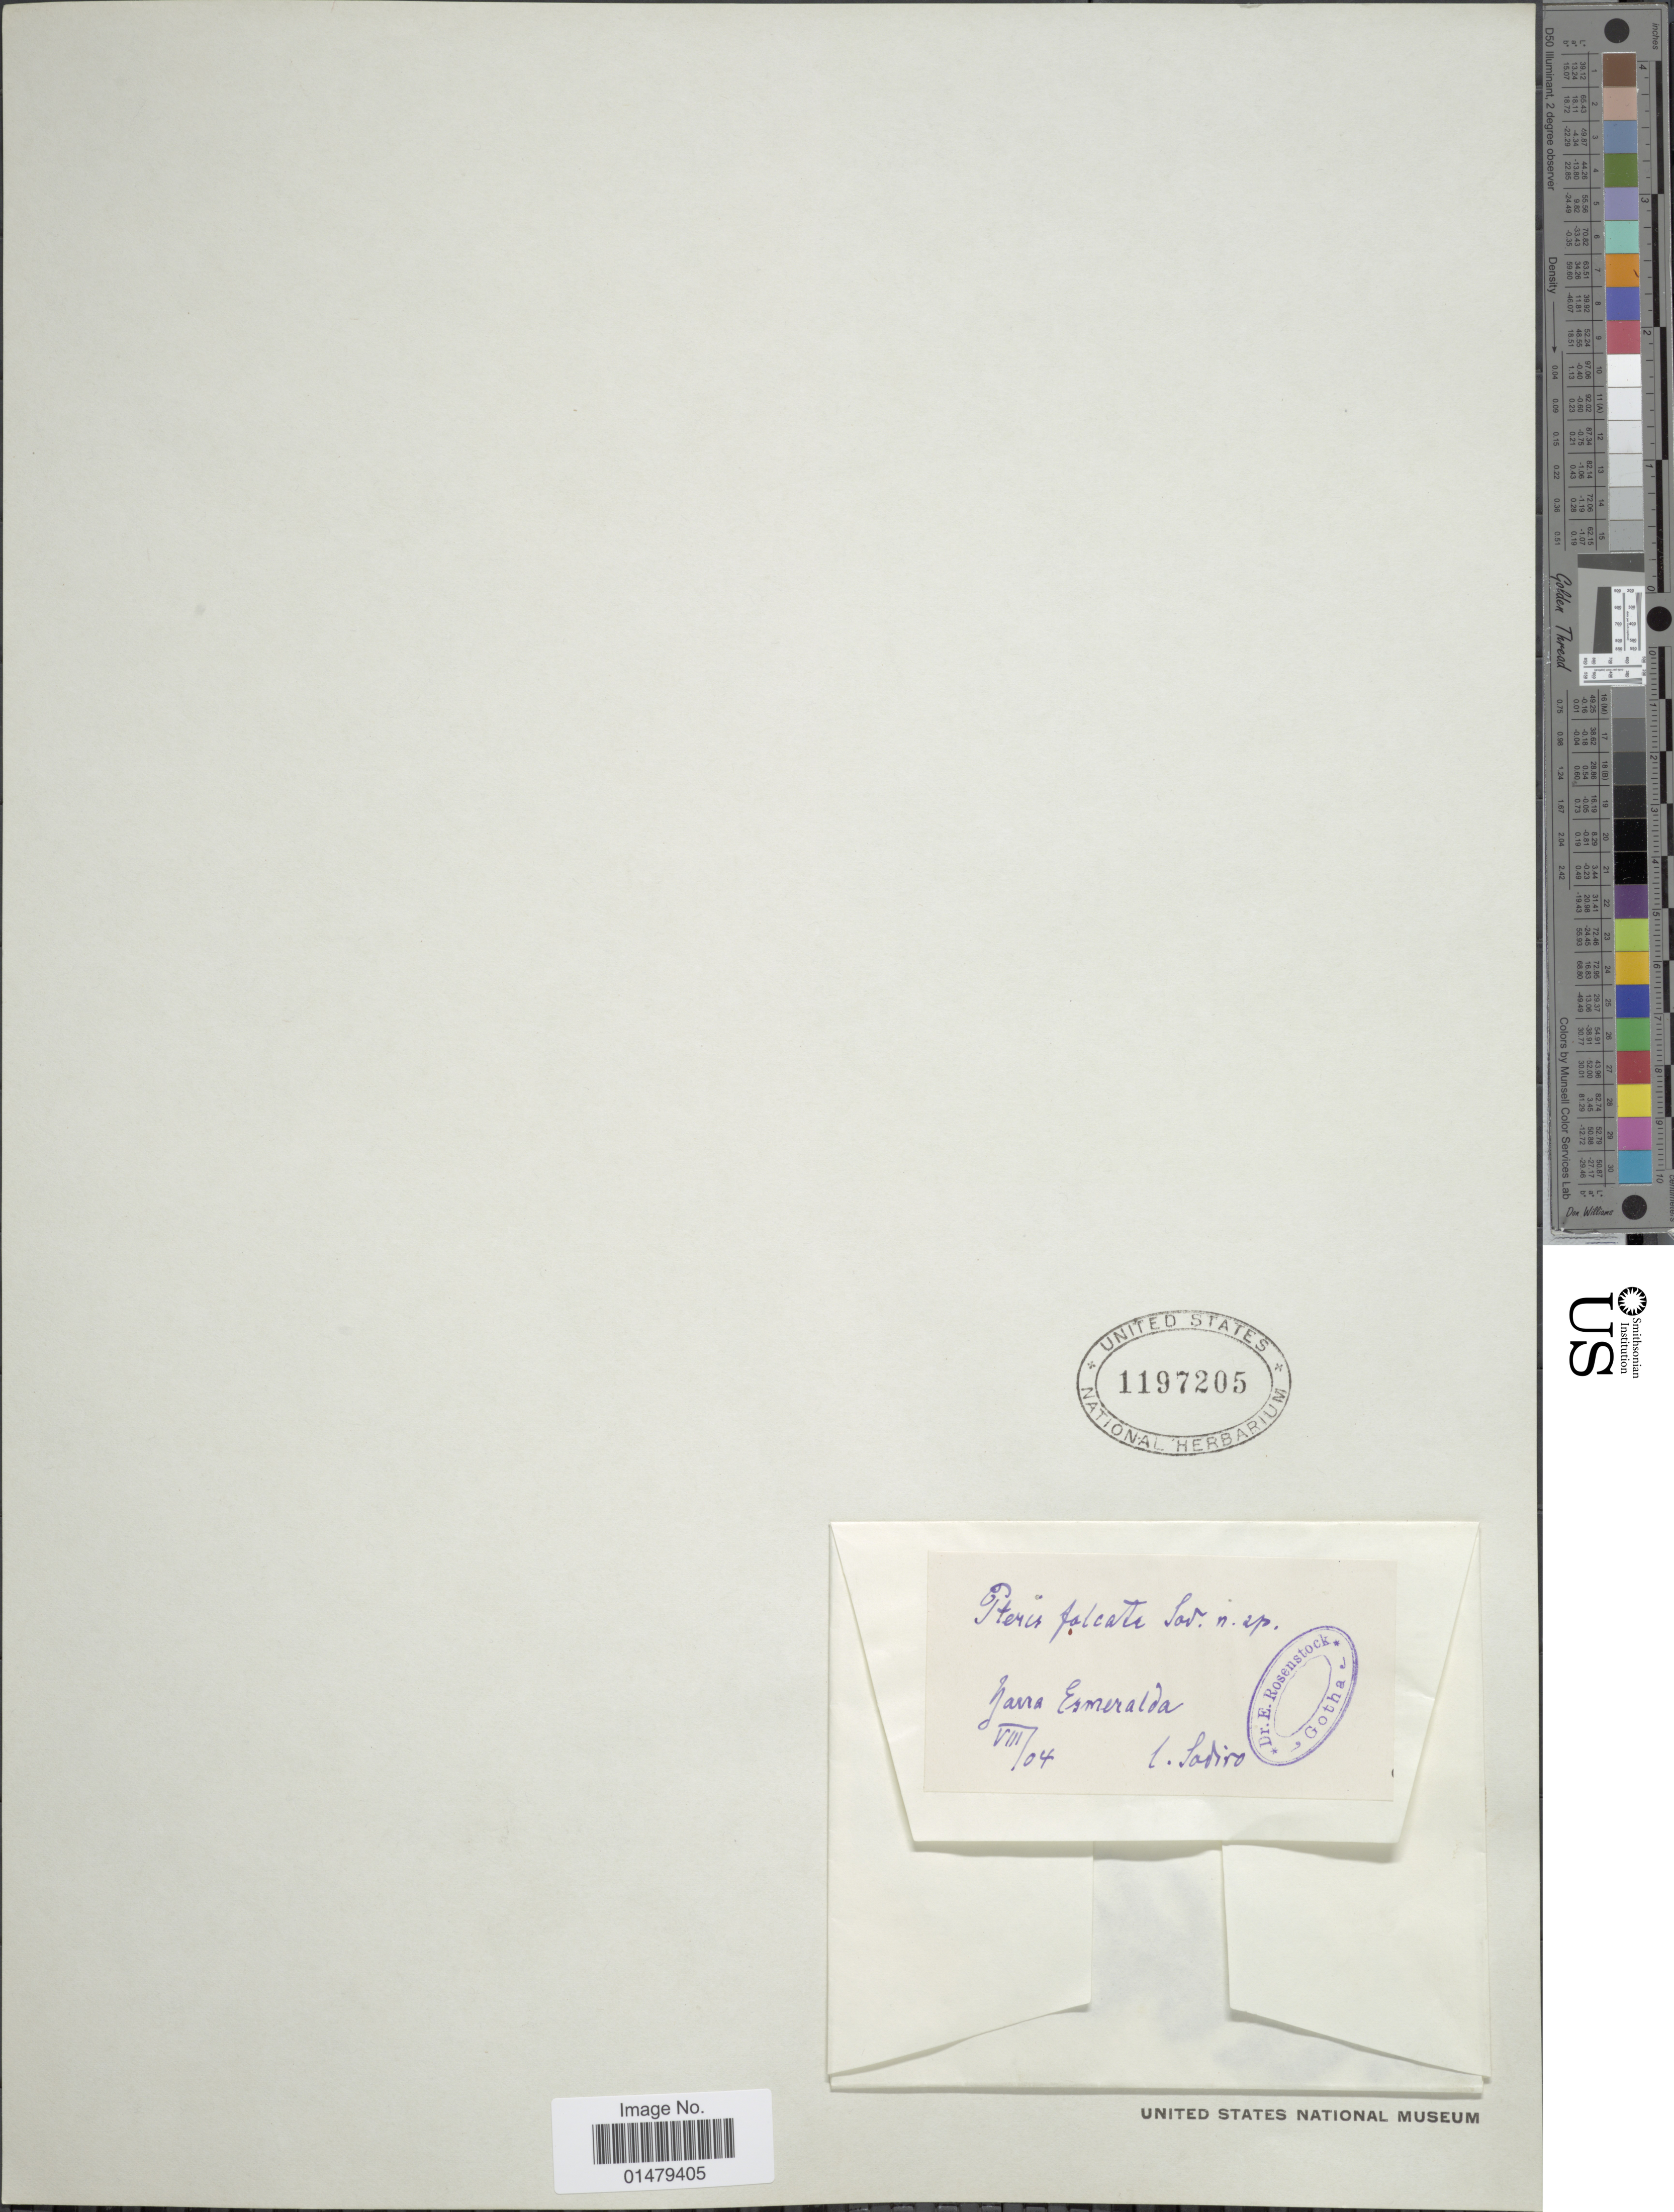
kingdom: Plantae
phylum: Tracheophyta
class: Polypodiopsida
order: Polypodiales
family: Pteridaceae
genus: Pteris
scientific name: Pteris falcata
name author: R. Br.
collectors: Sodiro, --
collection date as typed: Transcribed d/m/y: /8/4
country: Ecuador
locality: Java [?] Esmeralda.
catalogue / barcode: US 1197205